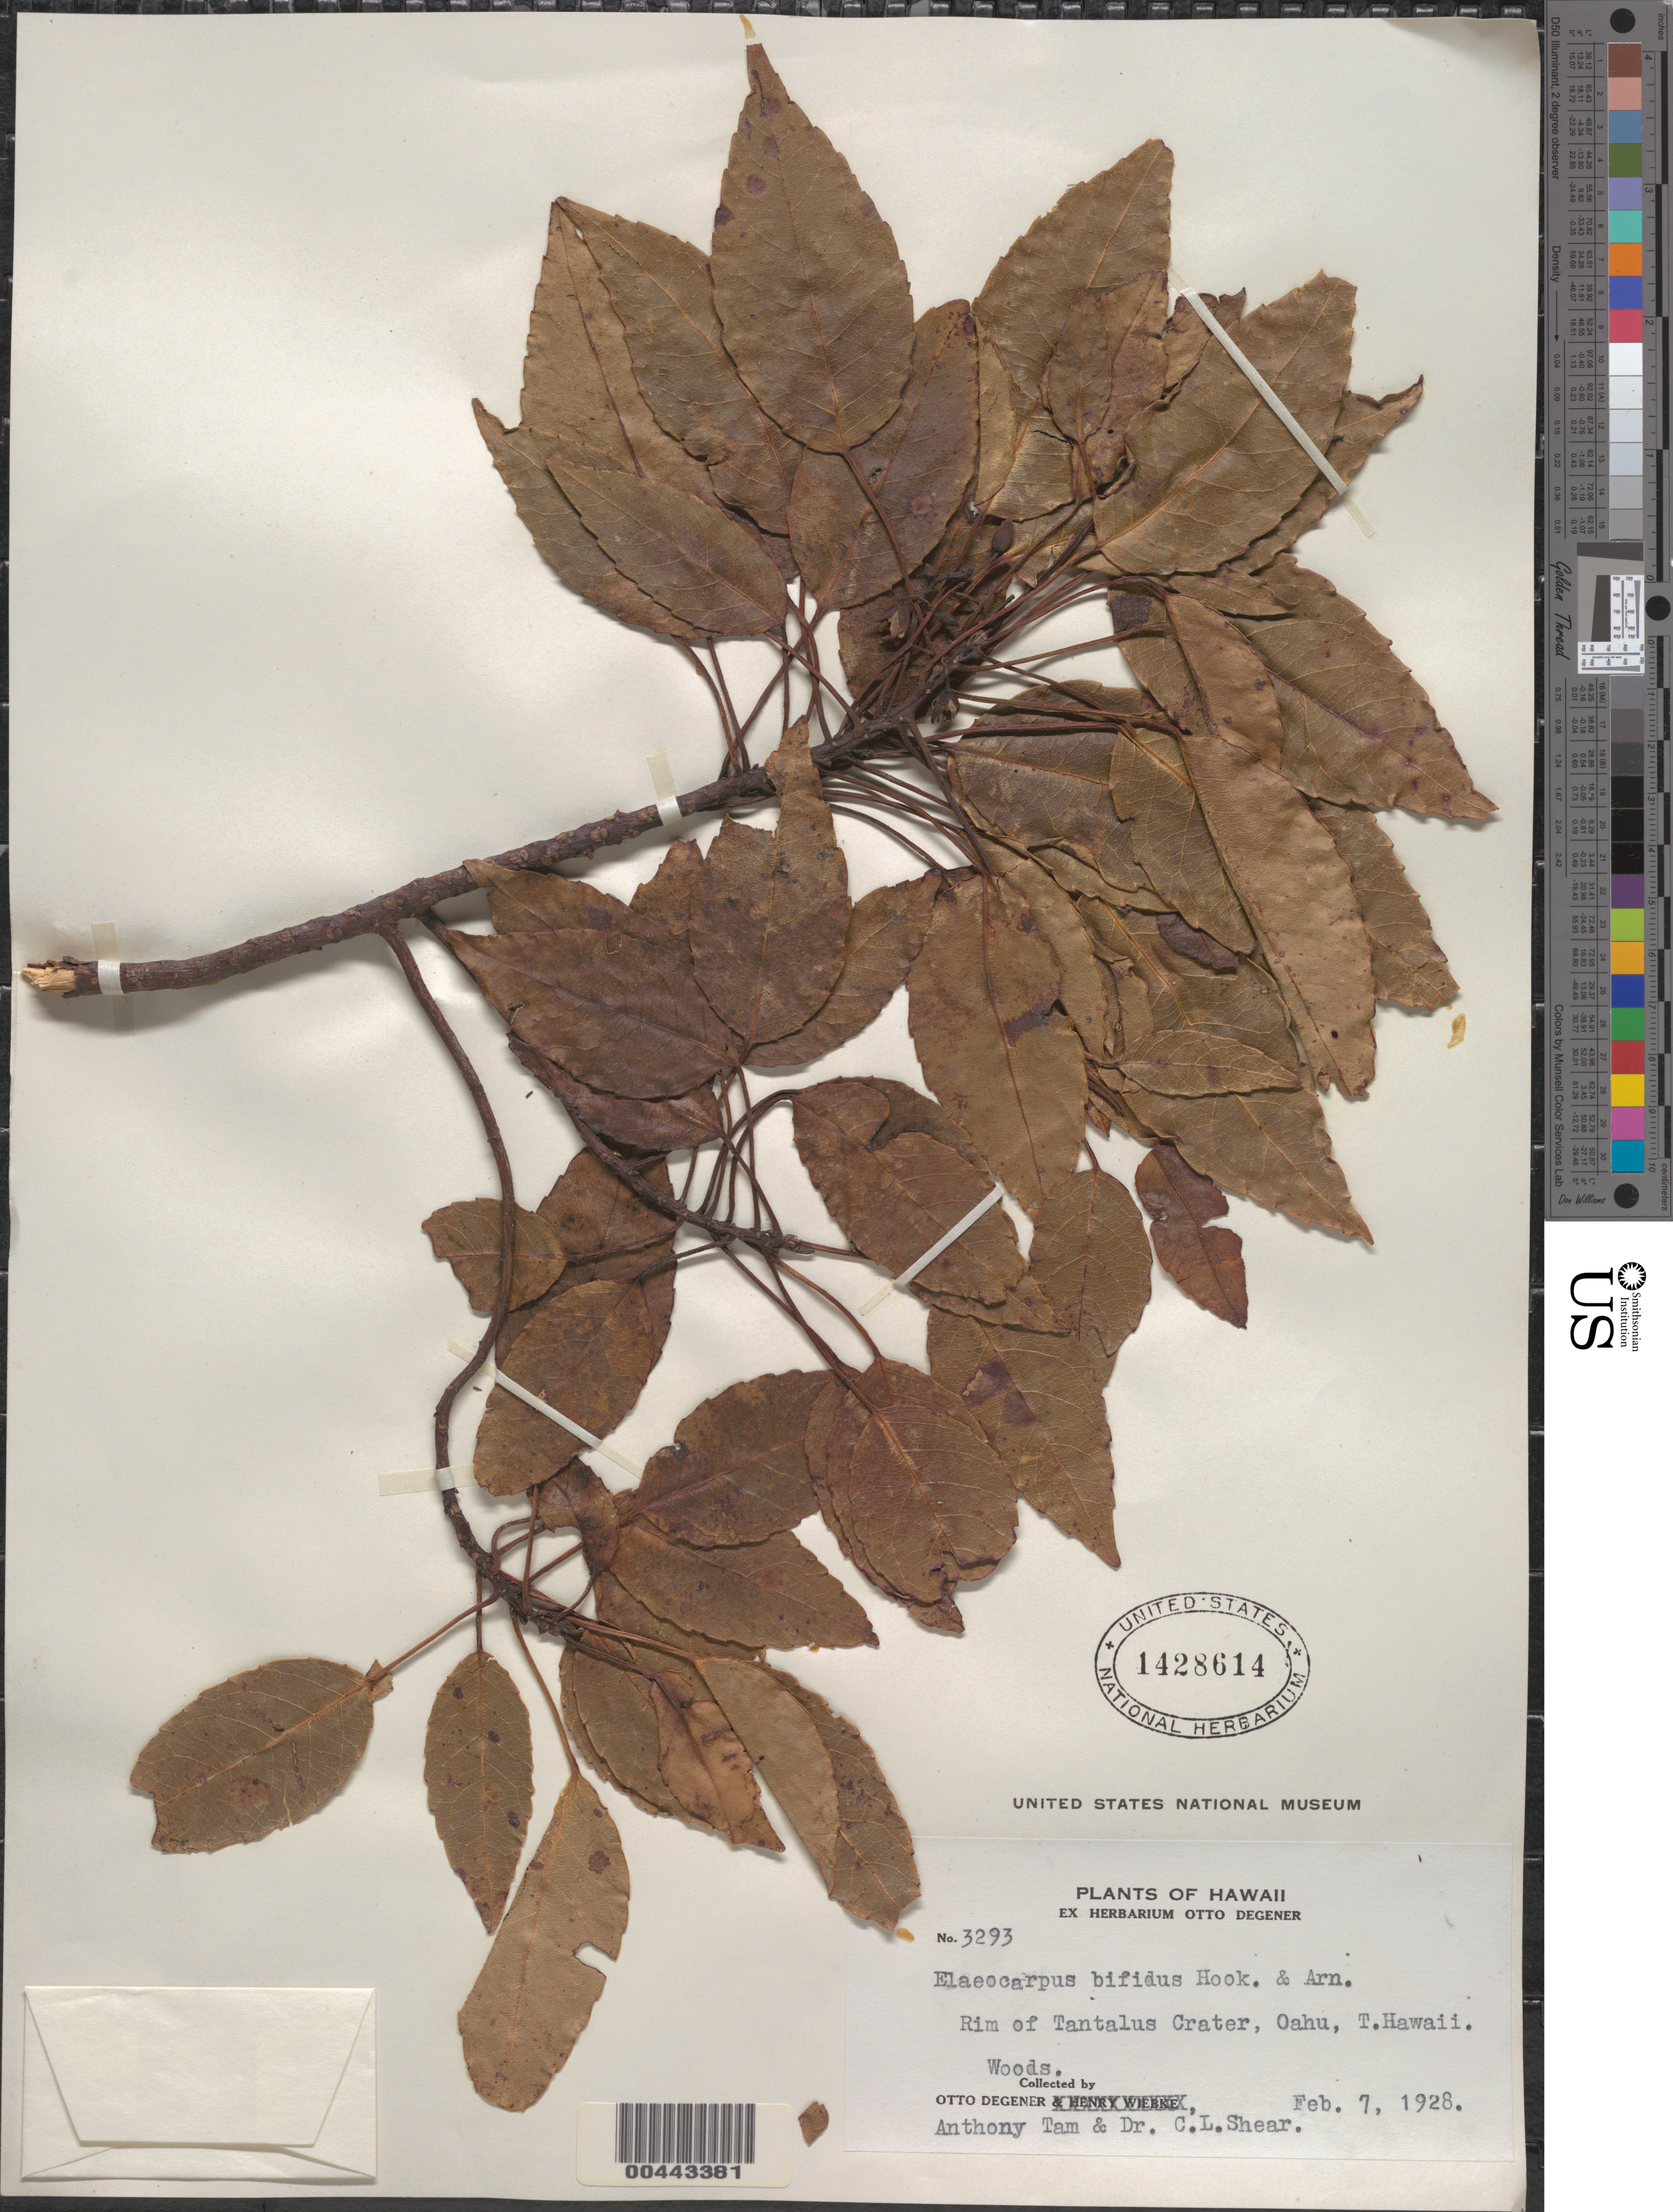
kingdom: Plantae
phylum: Tracheophyta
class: Magnoliopsida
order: Oxalidales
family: Elaeocarpaceae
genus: Elaeocarpus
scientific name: Elaeocarpus bifidus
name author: Hook. & Arn.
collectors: O. Degener, A. Tam & C. L. Shear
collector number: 3293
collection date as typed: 7 Feb 1928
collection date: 1928-02-07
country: United States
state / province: Hawaii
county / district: Honolulu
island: Oahu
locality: Rim of Tantalus Crater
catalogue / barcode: US 1428614